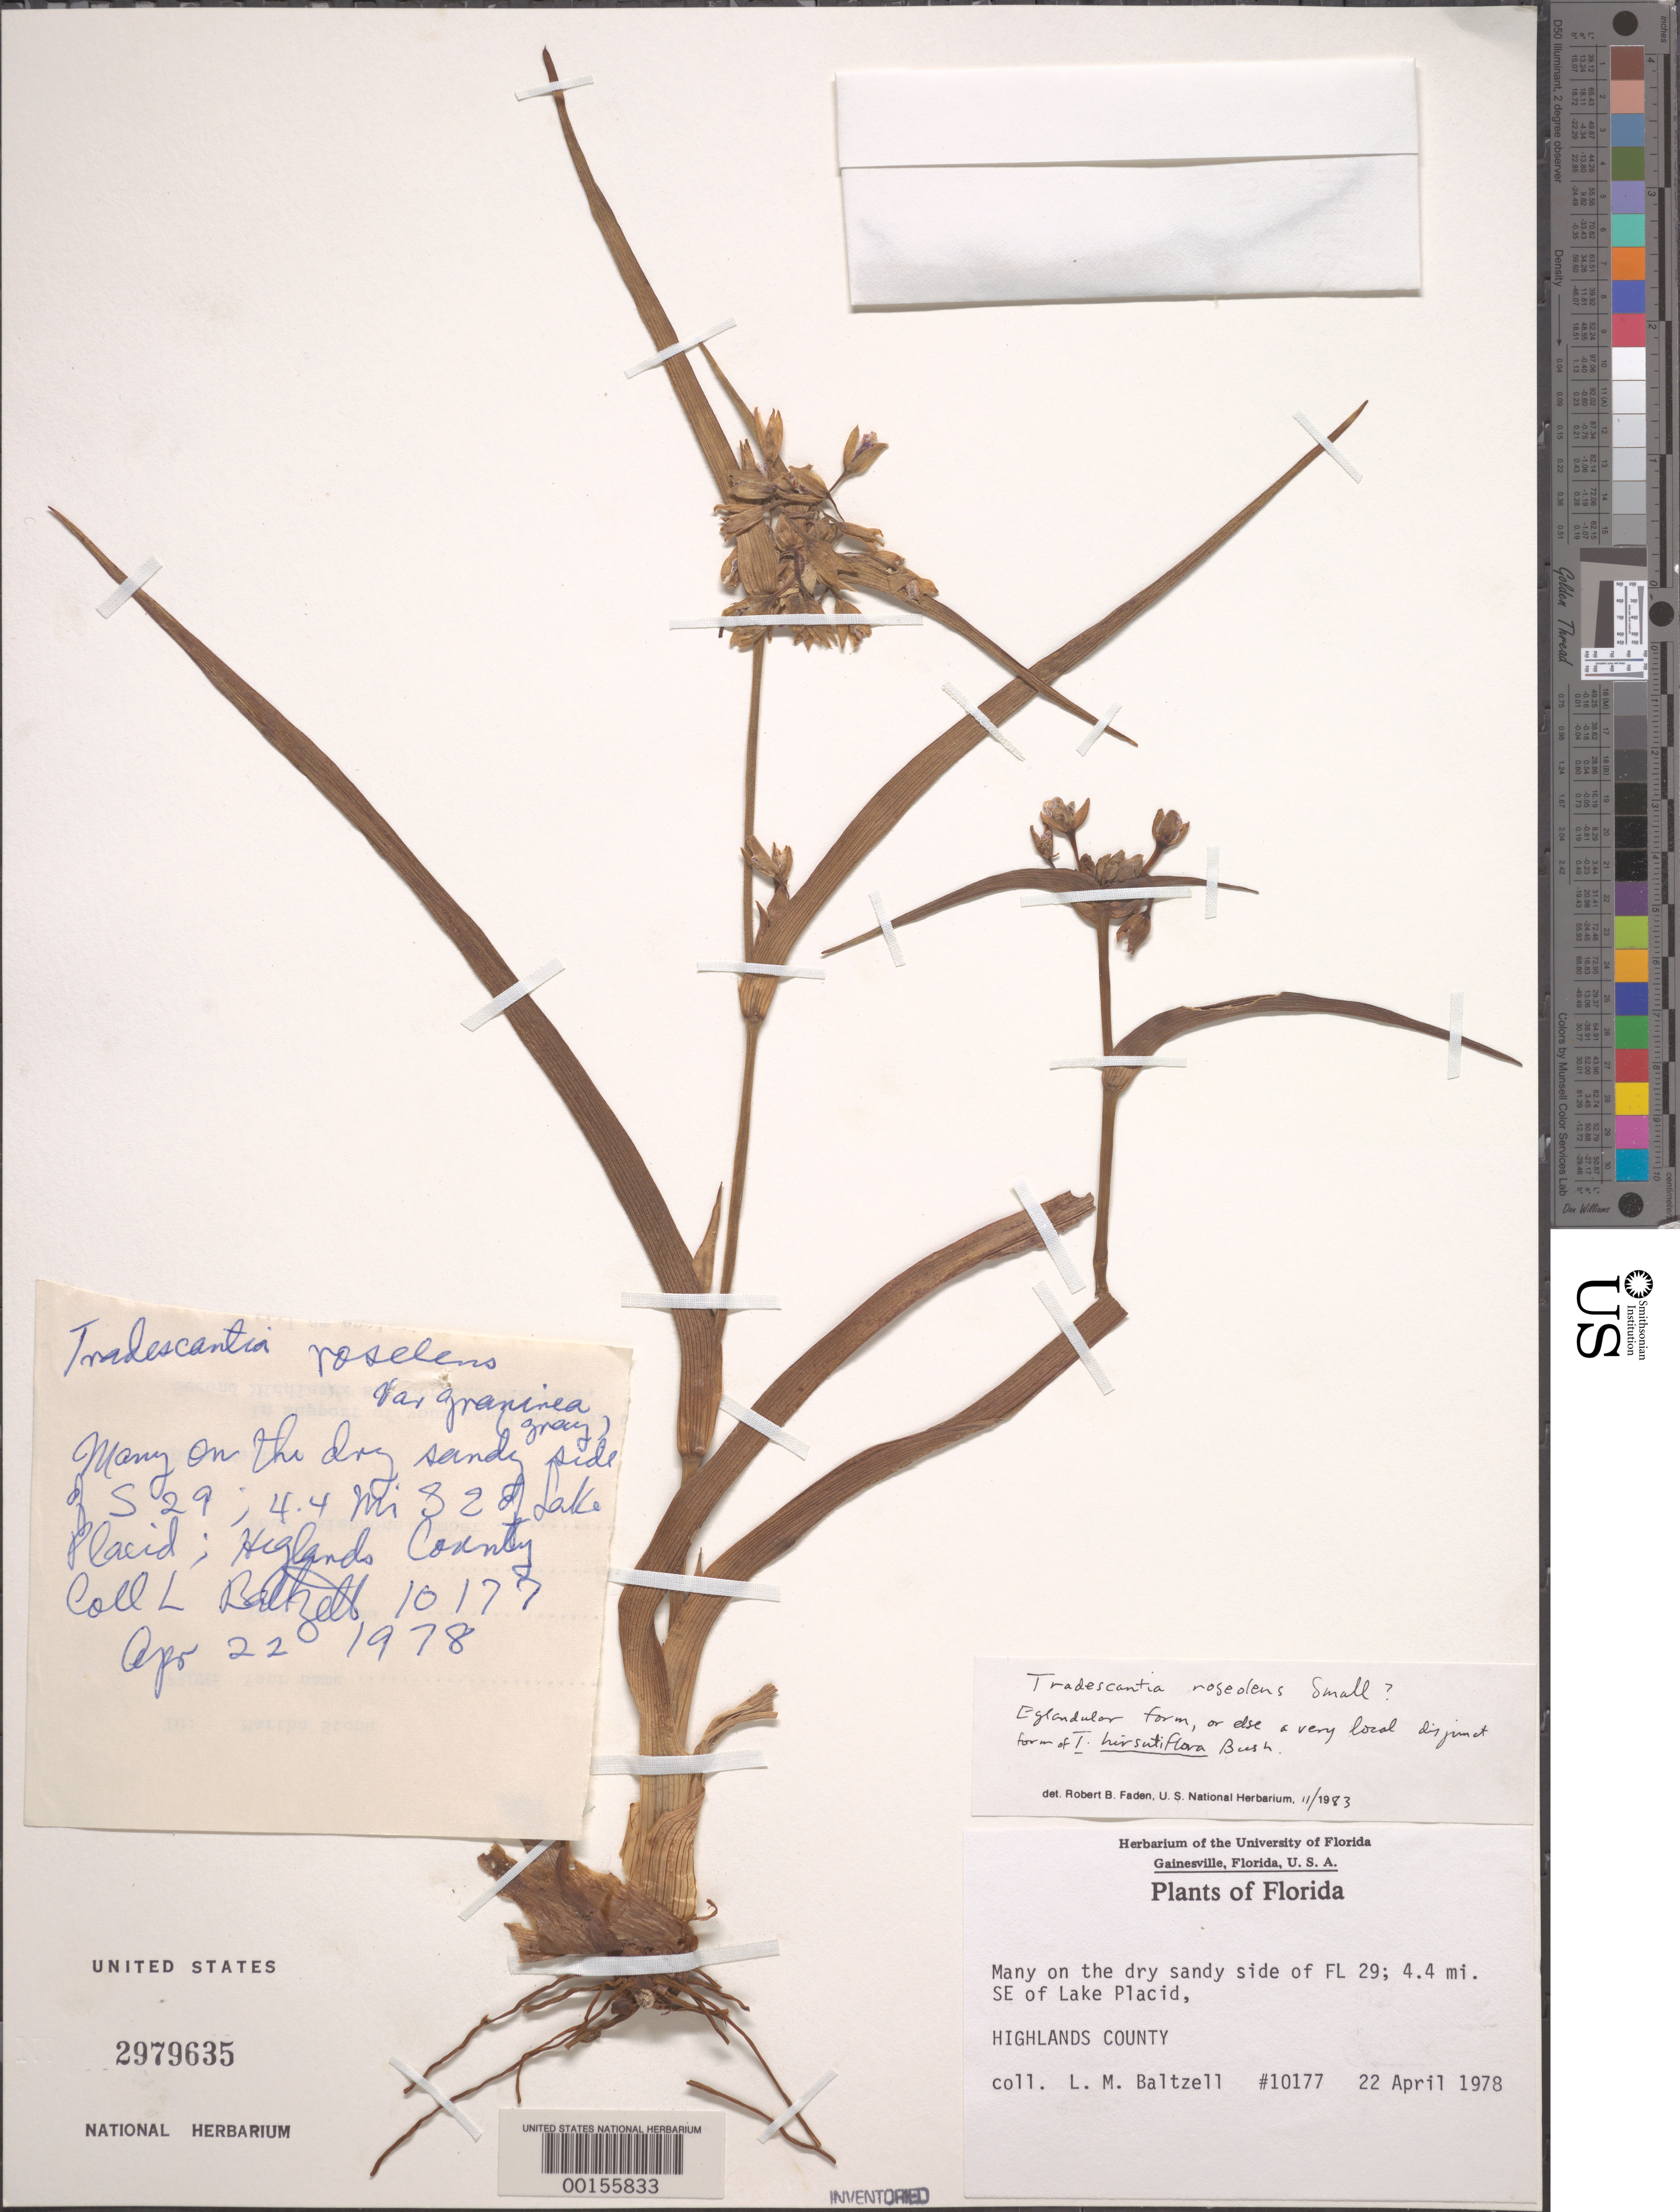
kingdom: Plantae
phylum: Tracheophyta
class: Liliopsida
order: Commelinales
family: Commelinaceae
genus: Tradescantia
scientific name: Tradescantia roseolens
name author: Small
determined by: Faden, Robert B., (US), Smithsonian Institution - National Museum of Natural History (UNITED STATES)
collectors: L. Baltzell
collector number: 10177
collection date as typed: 22 Apr 1978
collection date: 1978-04-22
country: United States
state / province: Florida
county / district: Highlands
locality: Se of lake placid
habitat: Dry, sandy roadside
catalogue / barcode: US 2979635